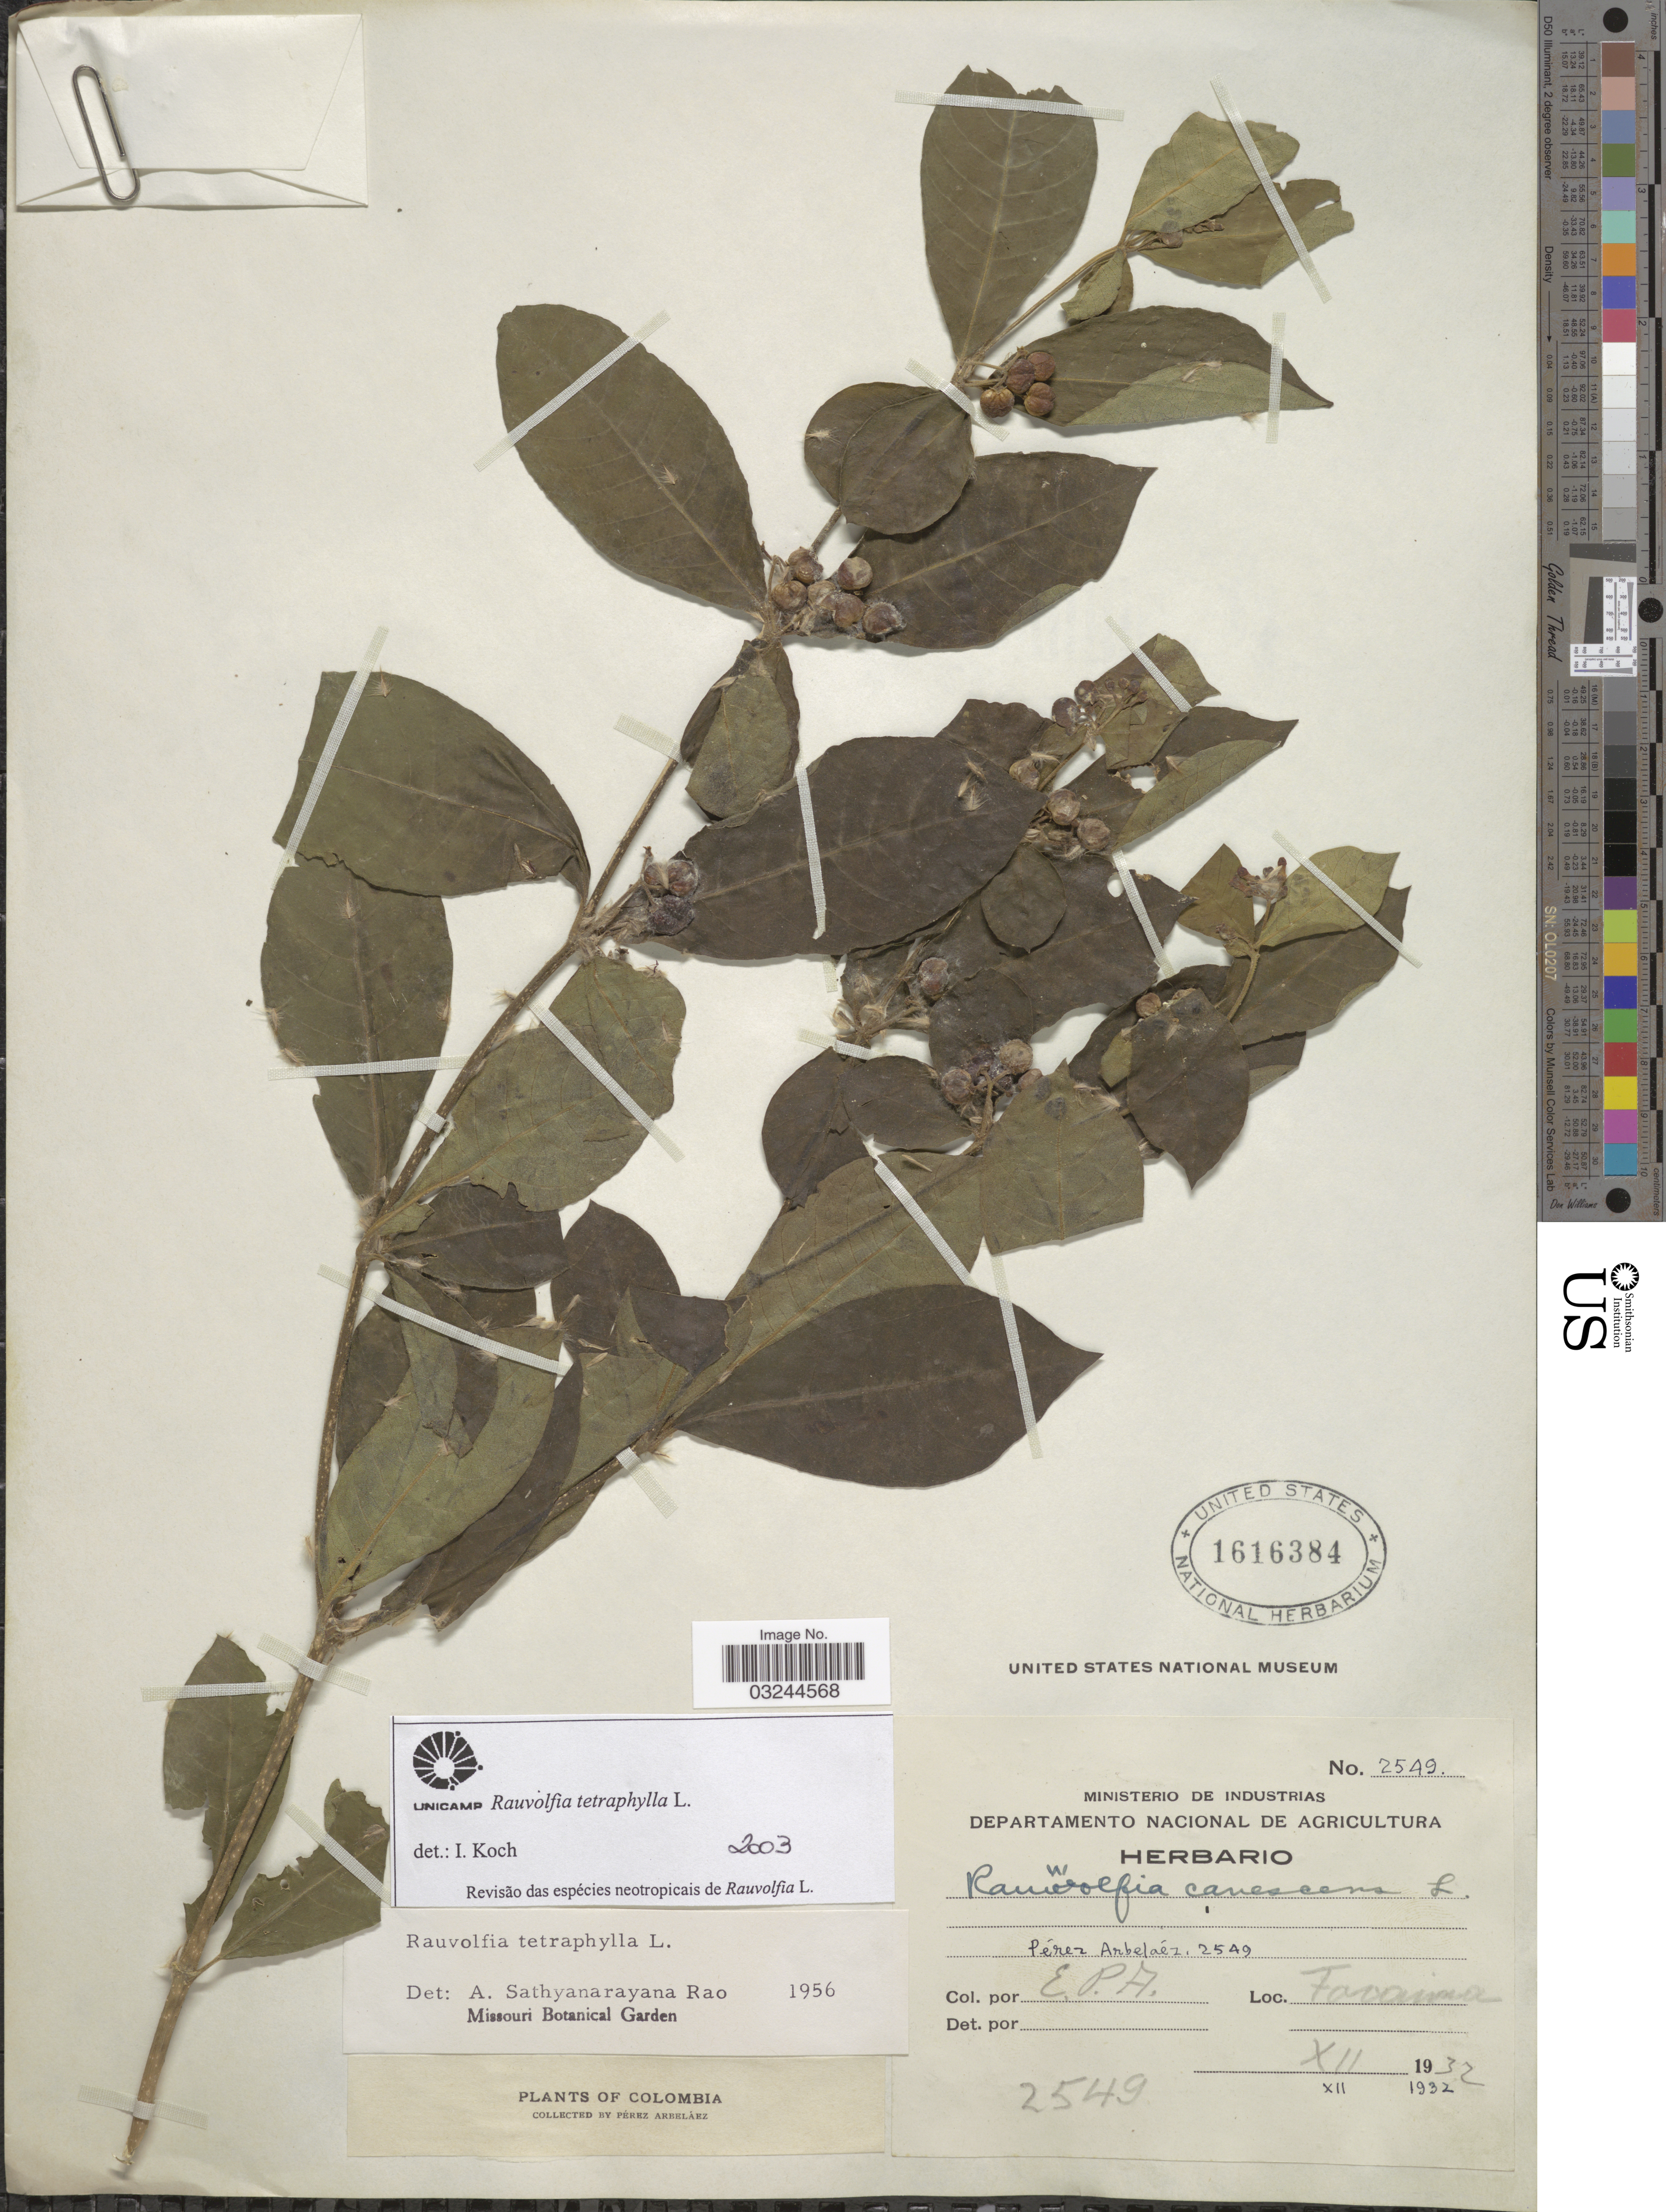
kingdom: Plantae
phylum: Tracheophyta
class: Magnoliopsida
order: Gentianales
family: Apocynaceae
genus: Rauvolfia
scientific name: Rauvolfia tetraphylla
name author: L.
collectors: E. Pérez Arbeláez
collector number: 2549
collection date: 1932-12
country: Colombia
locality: Tocaima.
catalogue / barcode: US 1616384